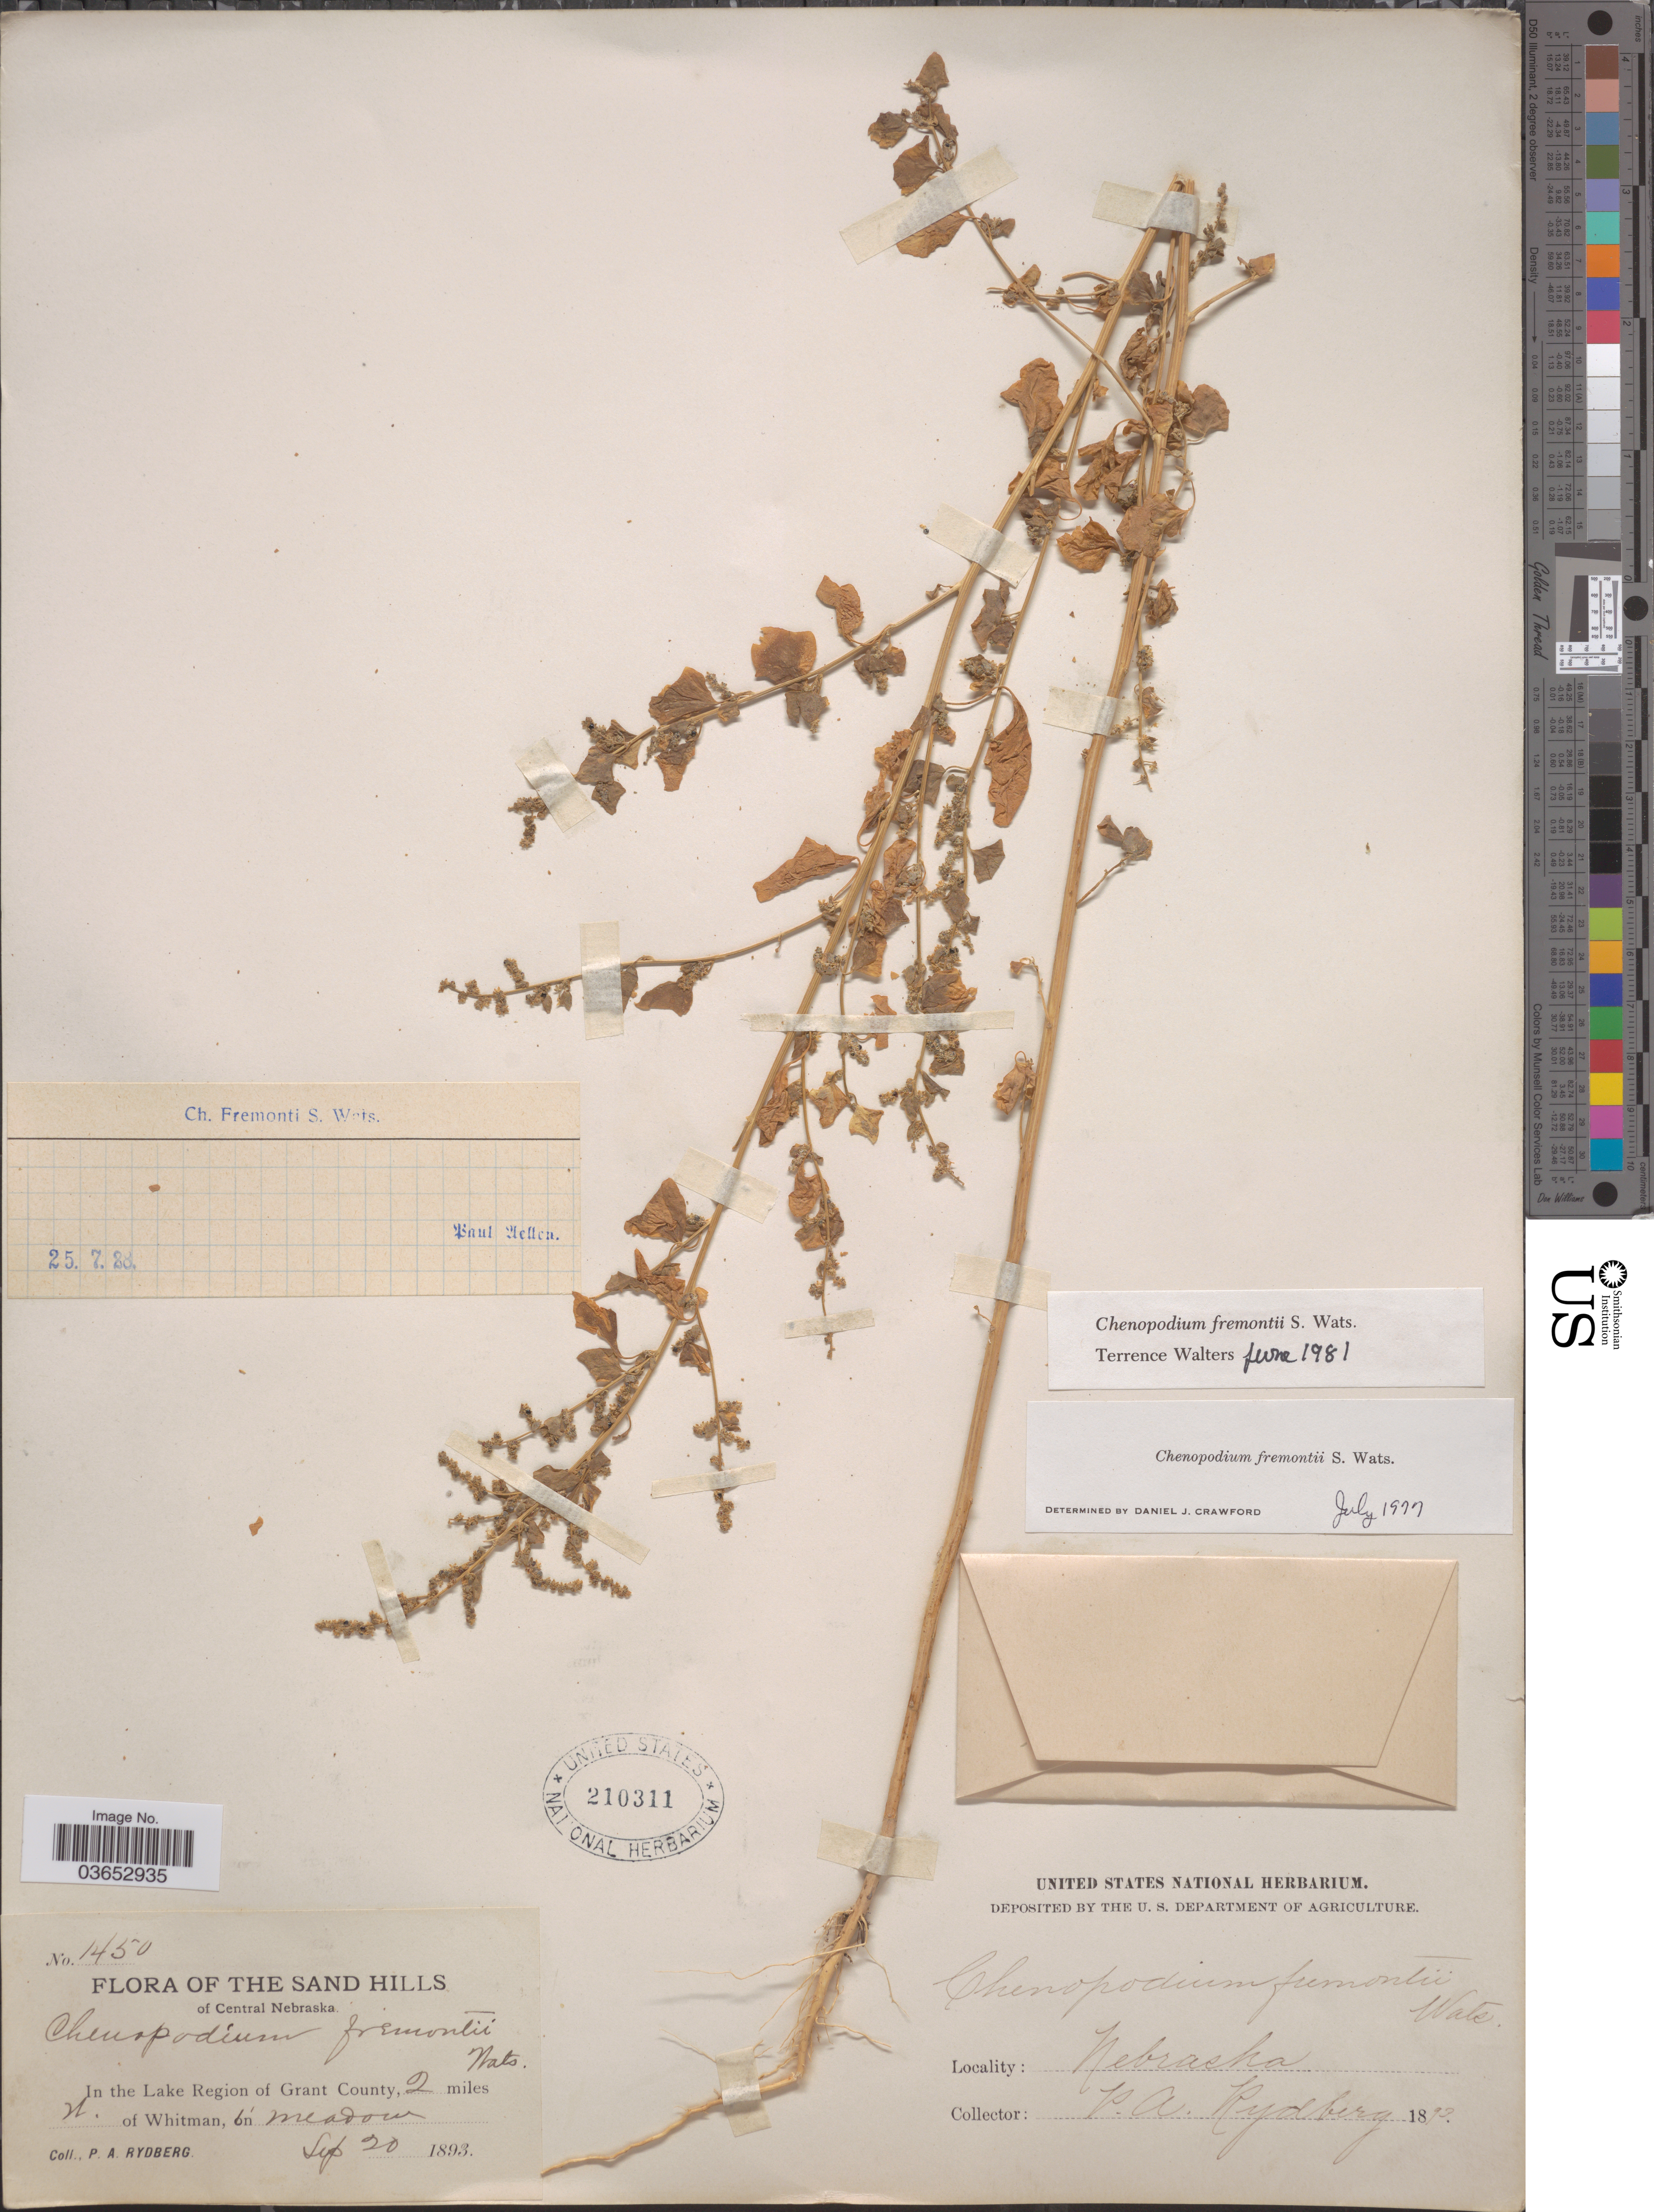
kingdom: Plantae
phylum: Tracheophyta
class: Magnoliopsida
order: Caryophyllales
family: Amaranthaceae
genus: Chenopodium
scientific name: Chenopodium fremontii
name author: S. Watson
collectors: P. A. Rydberg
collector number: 1450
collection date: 1893-09-20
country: United States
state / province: Nebraska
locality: The Sand Hills of Central Nebraska. In the Lake Region of Grant County, 2 miles W. of Whitman, in meadow.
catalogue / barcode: US 210311